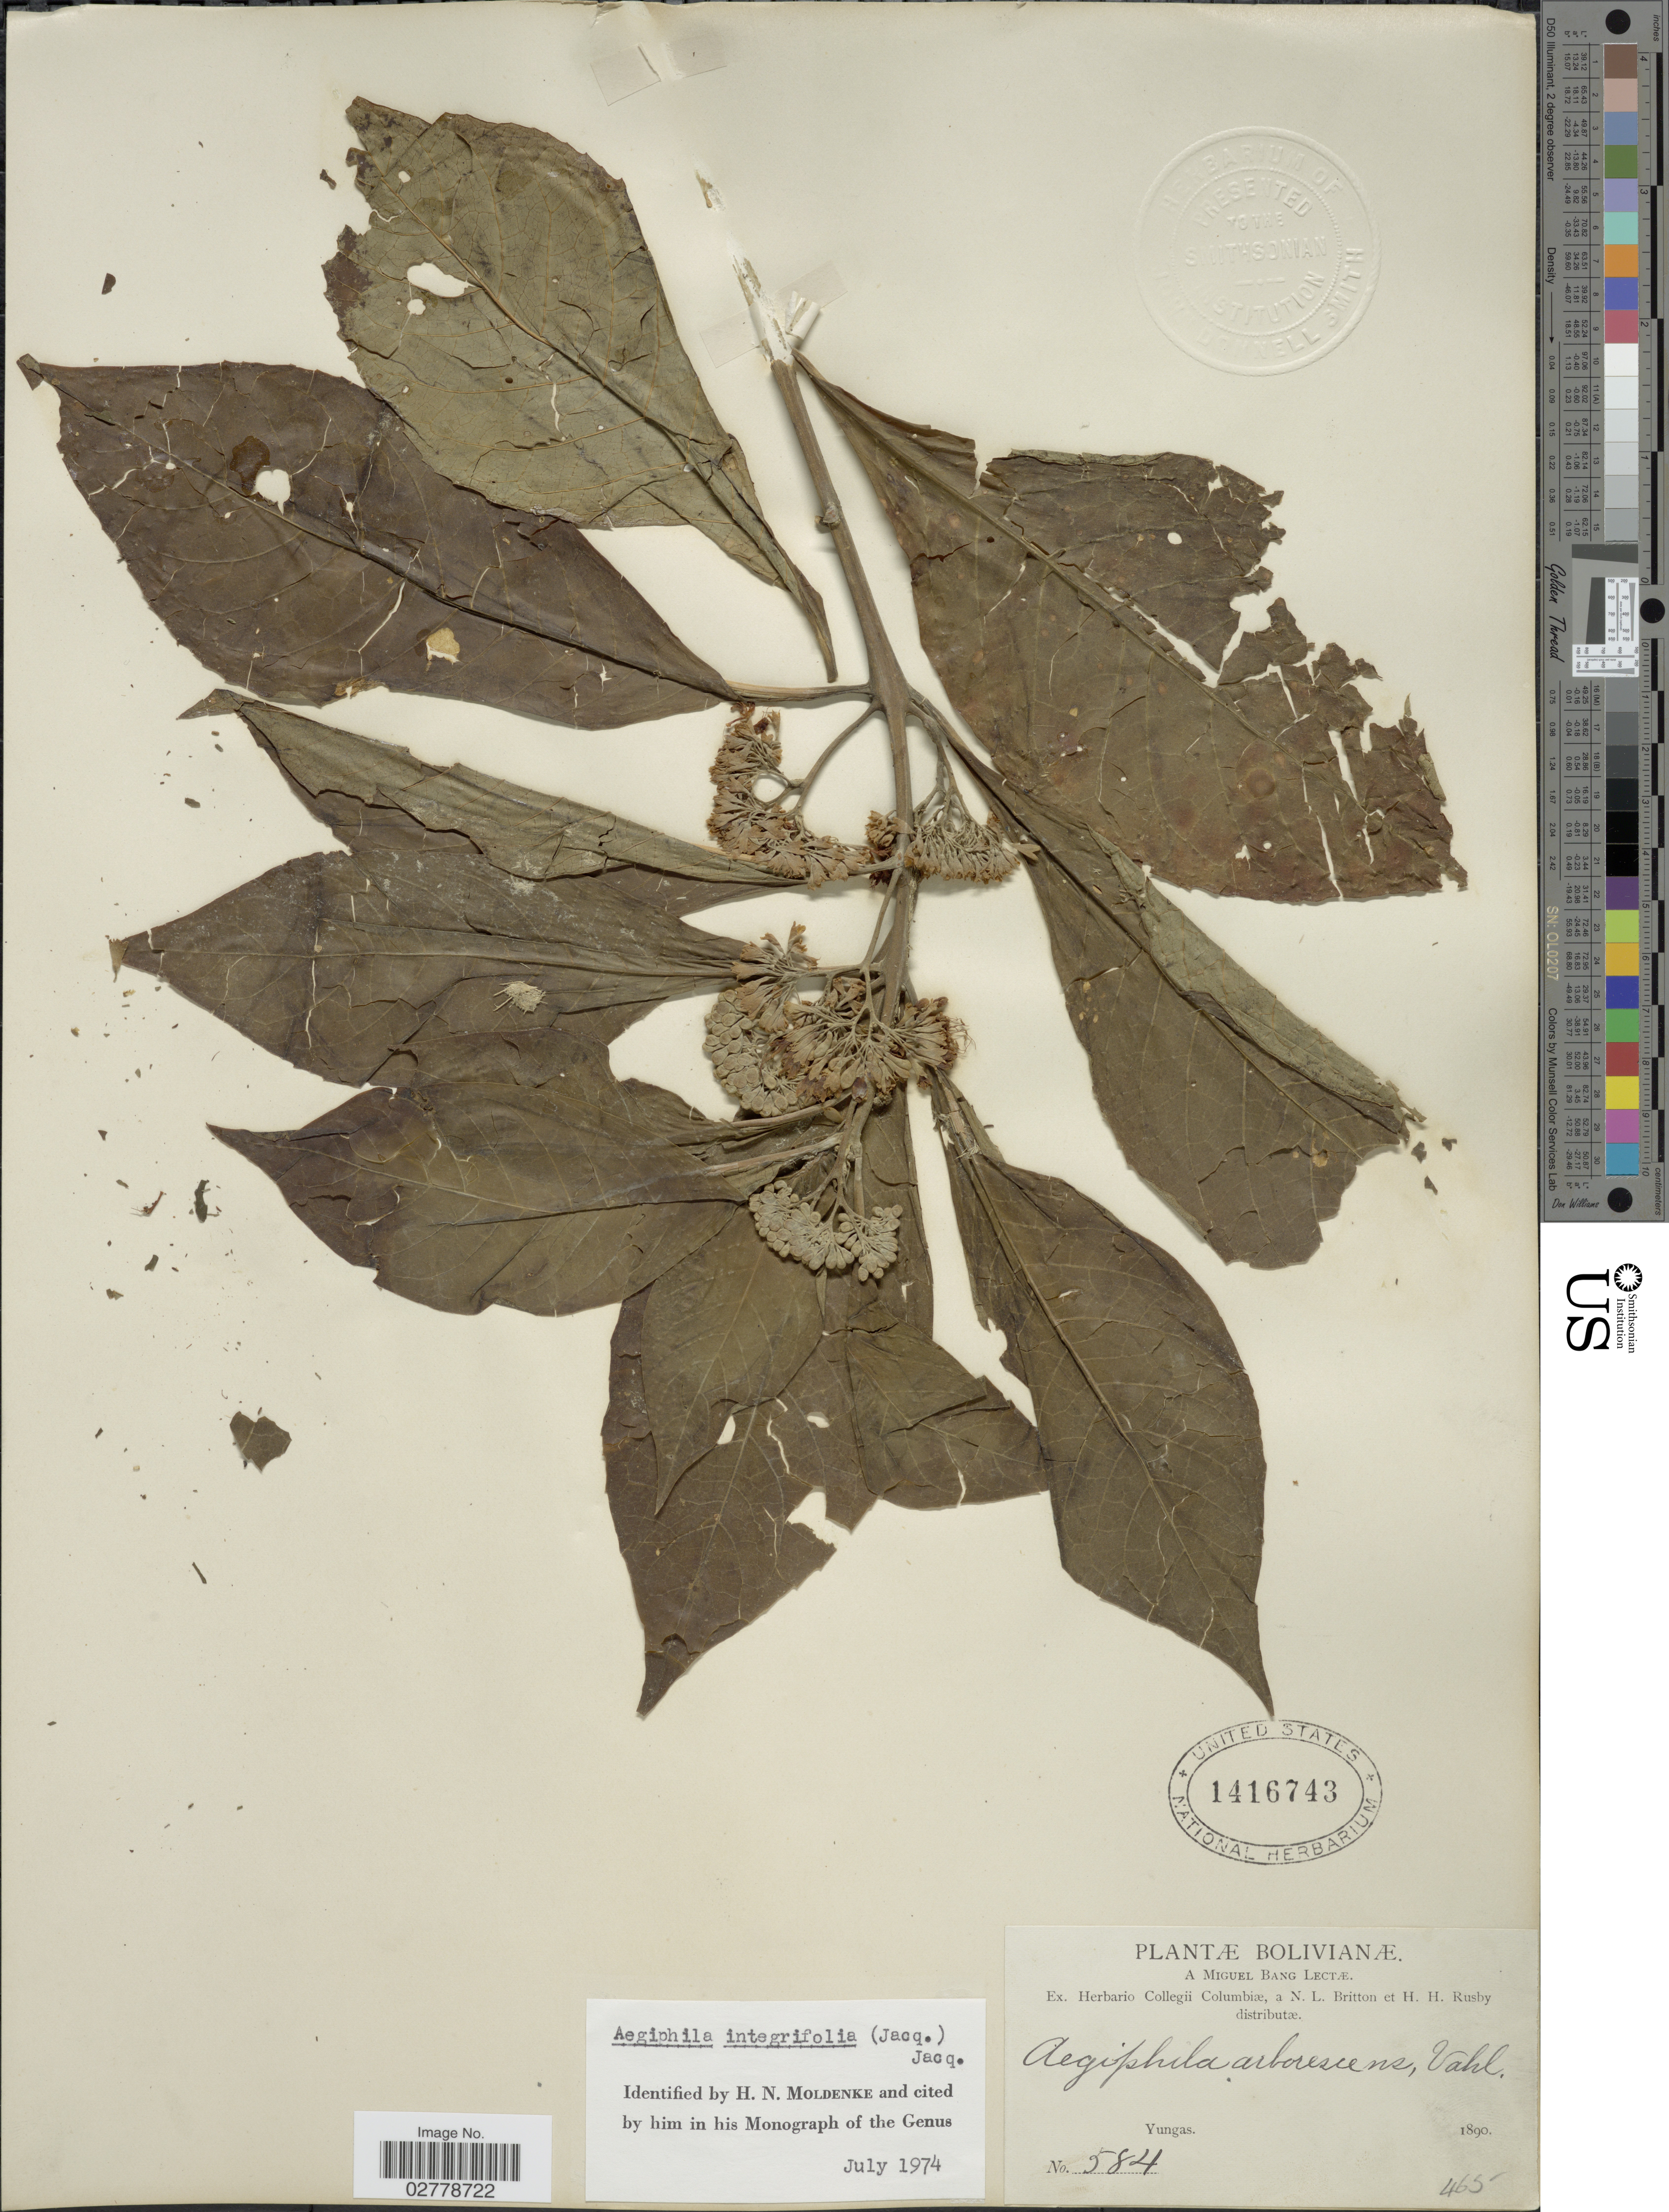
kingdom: Plantae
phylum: Tracheophyta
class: Magnoliopsida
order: Lamiales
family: Lamiaceae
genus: Aegiphila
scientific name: Aegiphila integrifolia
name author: (Jacq.) B.D. Jacks.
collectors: M. Bang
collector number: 584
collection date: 1890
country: Bolivia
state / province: La Paz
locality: Yungas.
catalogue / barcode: US 1416743